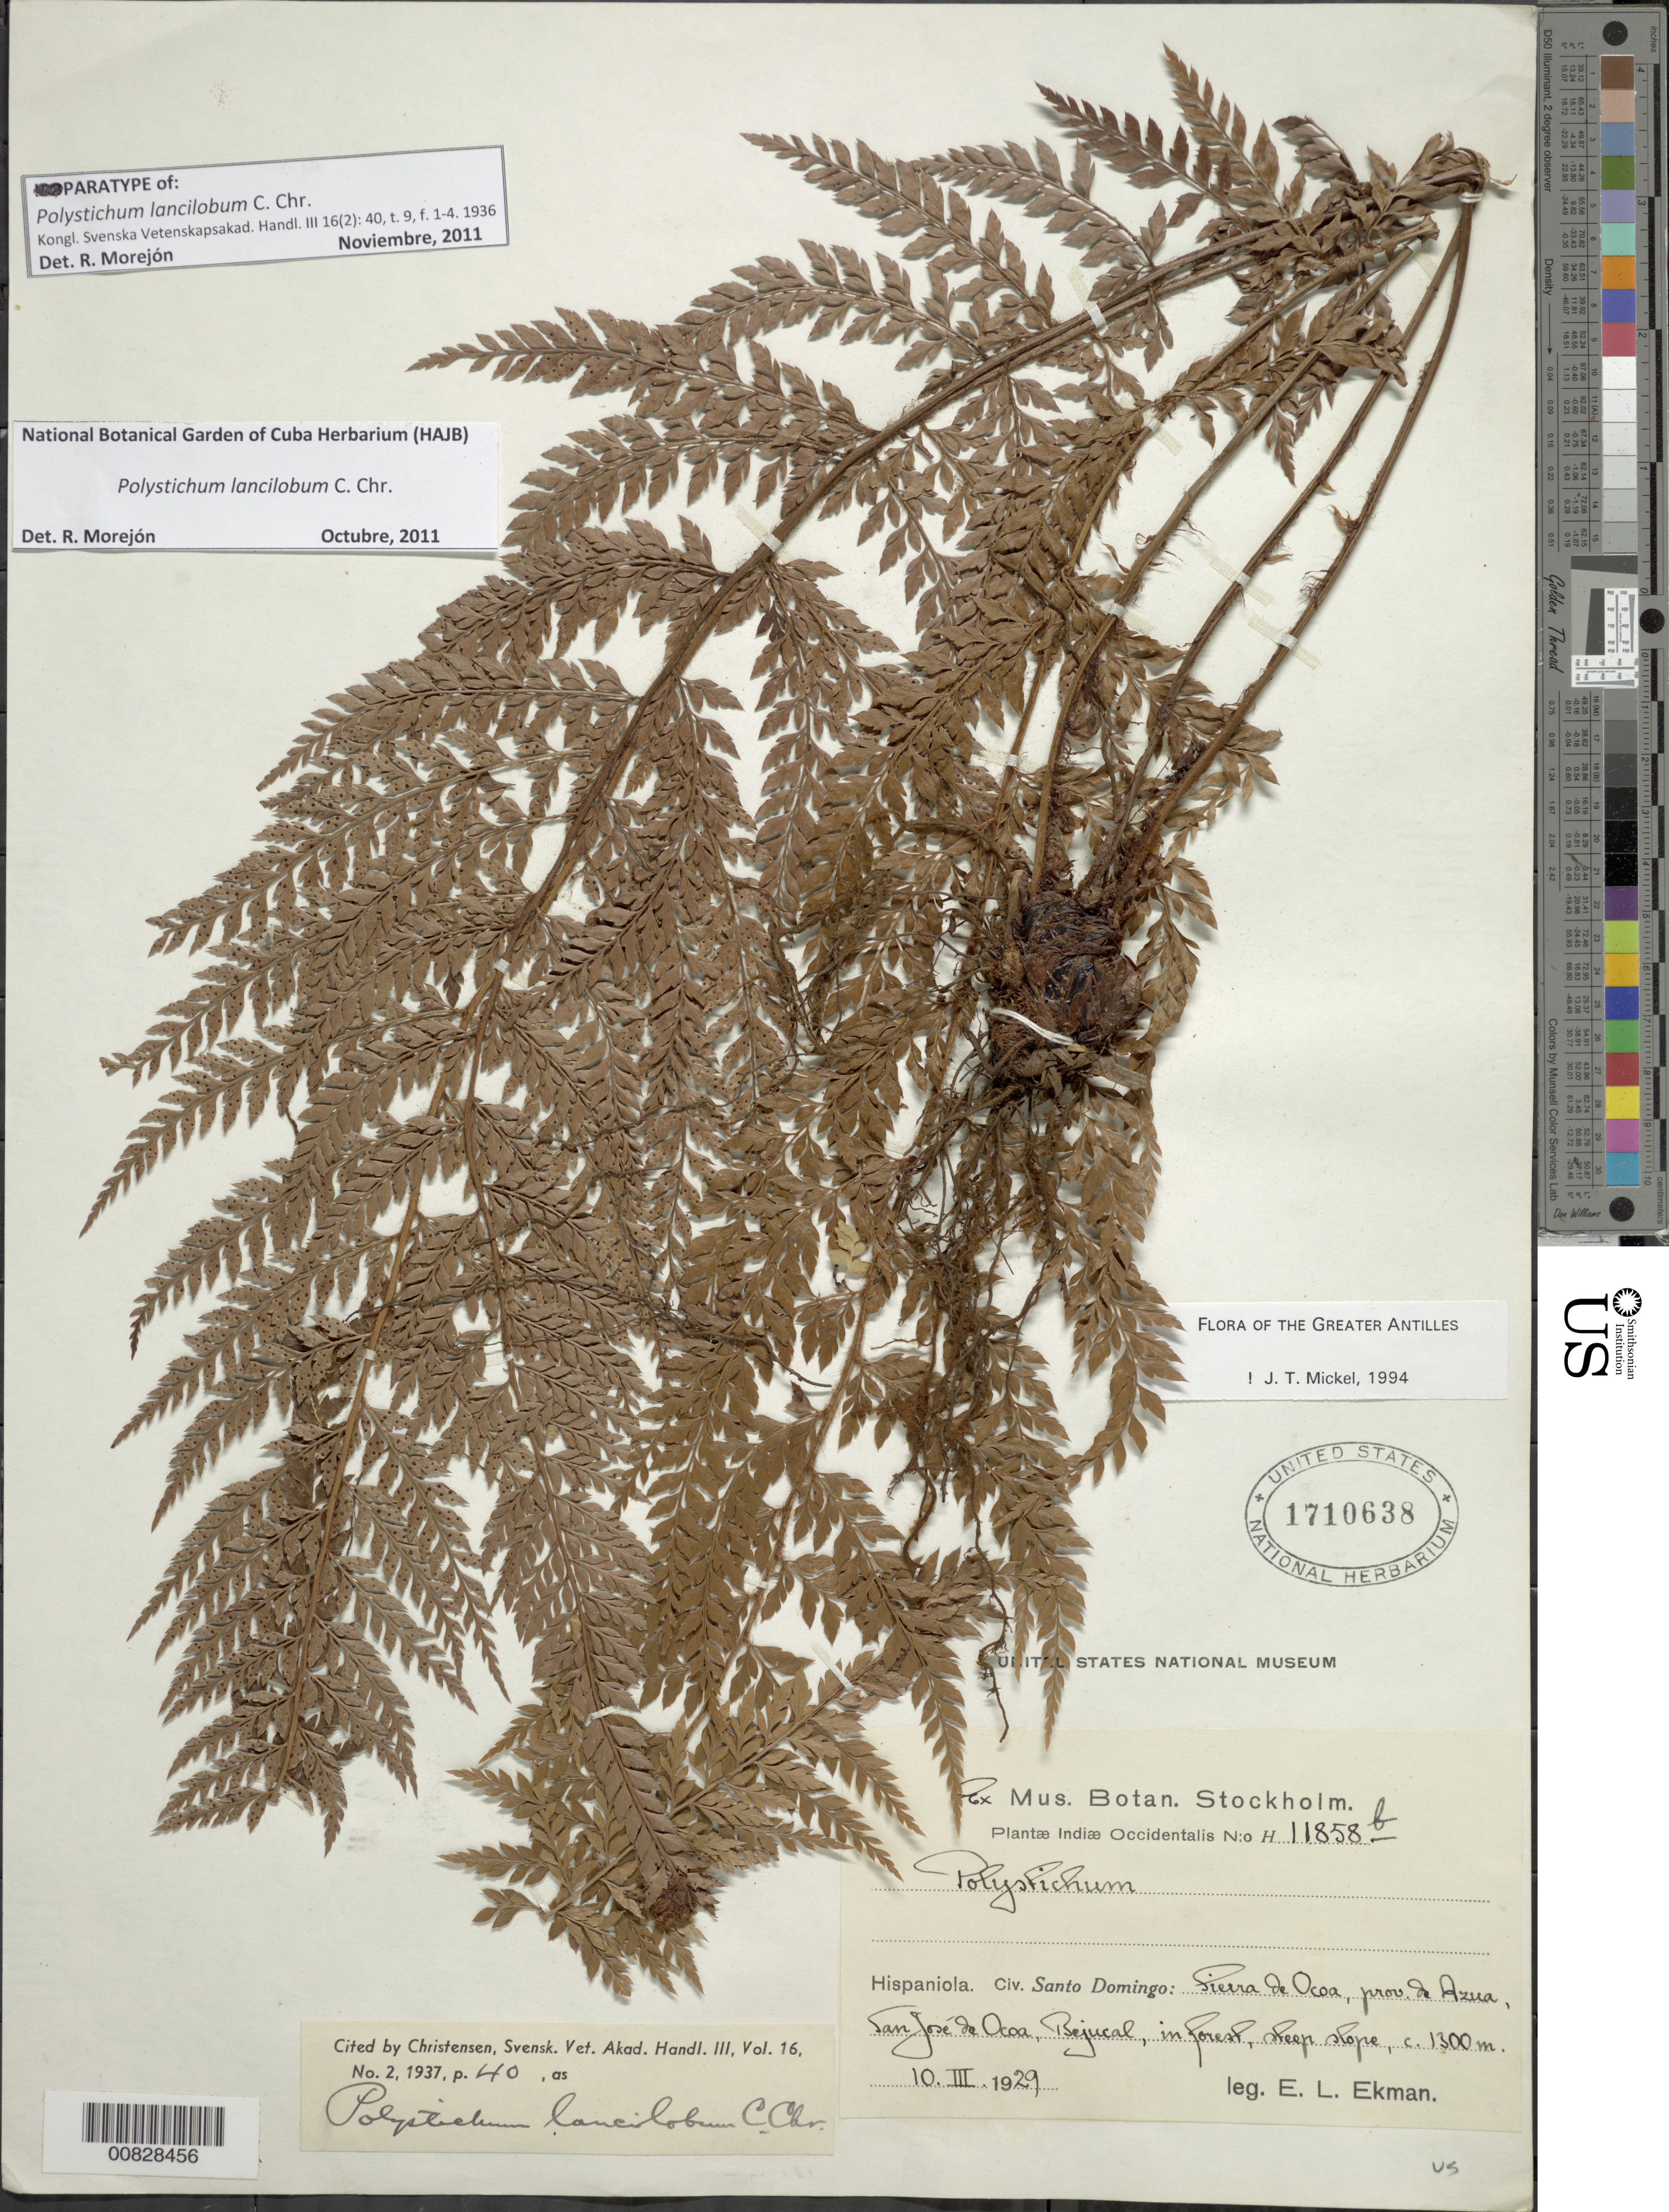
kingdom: Plantae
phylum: Tracheophyta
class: Polypodiopsida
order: Polypodiales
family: Dryopteridaceae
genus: Polystichum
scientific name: Polystichum lancilobum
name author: C. Chr.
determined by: Mickel, J. T., (NY), New York Botanical Garden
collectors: E. L. Ekman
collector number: H 11858b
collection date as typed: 10 Mar 1929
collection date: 1929-03-10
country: Dominican Republic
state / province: Azua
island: Hispaniola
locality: sierra de ocoa, San José de Ocoa, Bejucal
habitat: Forest, steep slope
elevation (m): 1300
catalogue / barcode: US 1710638